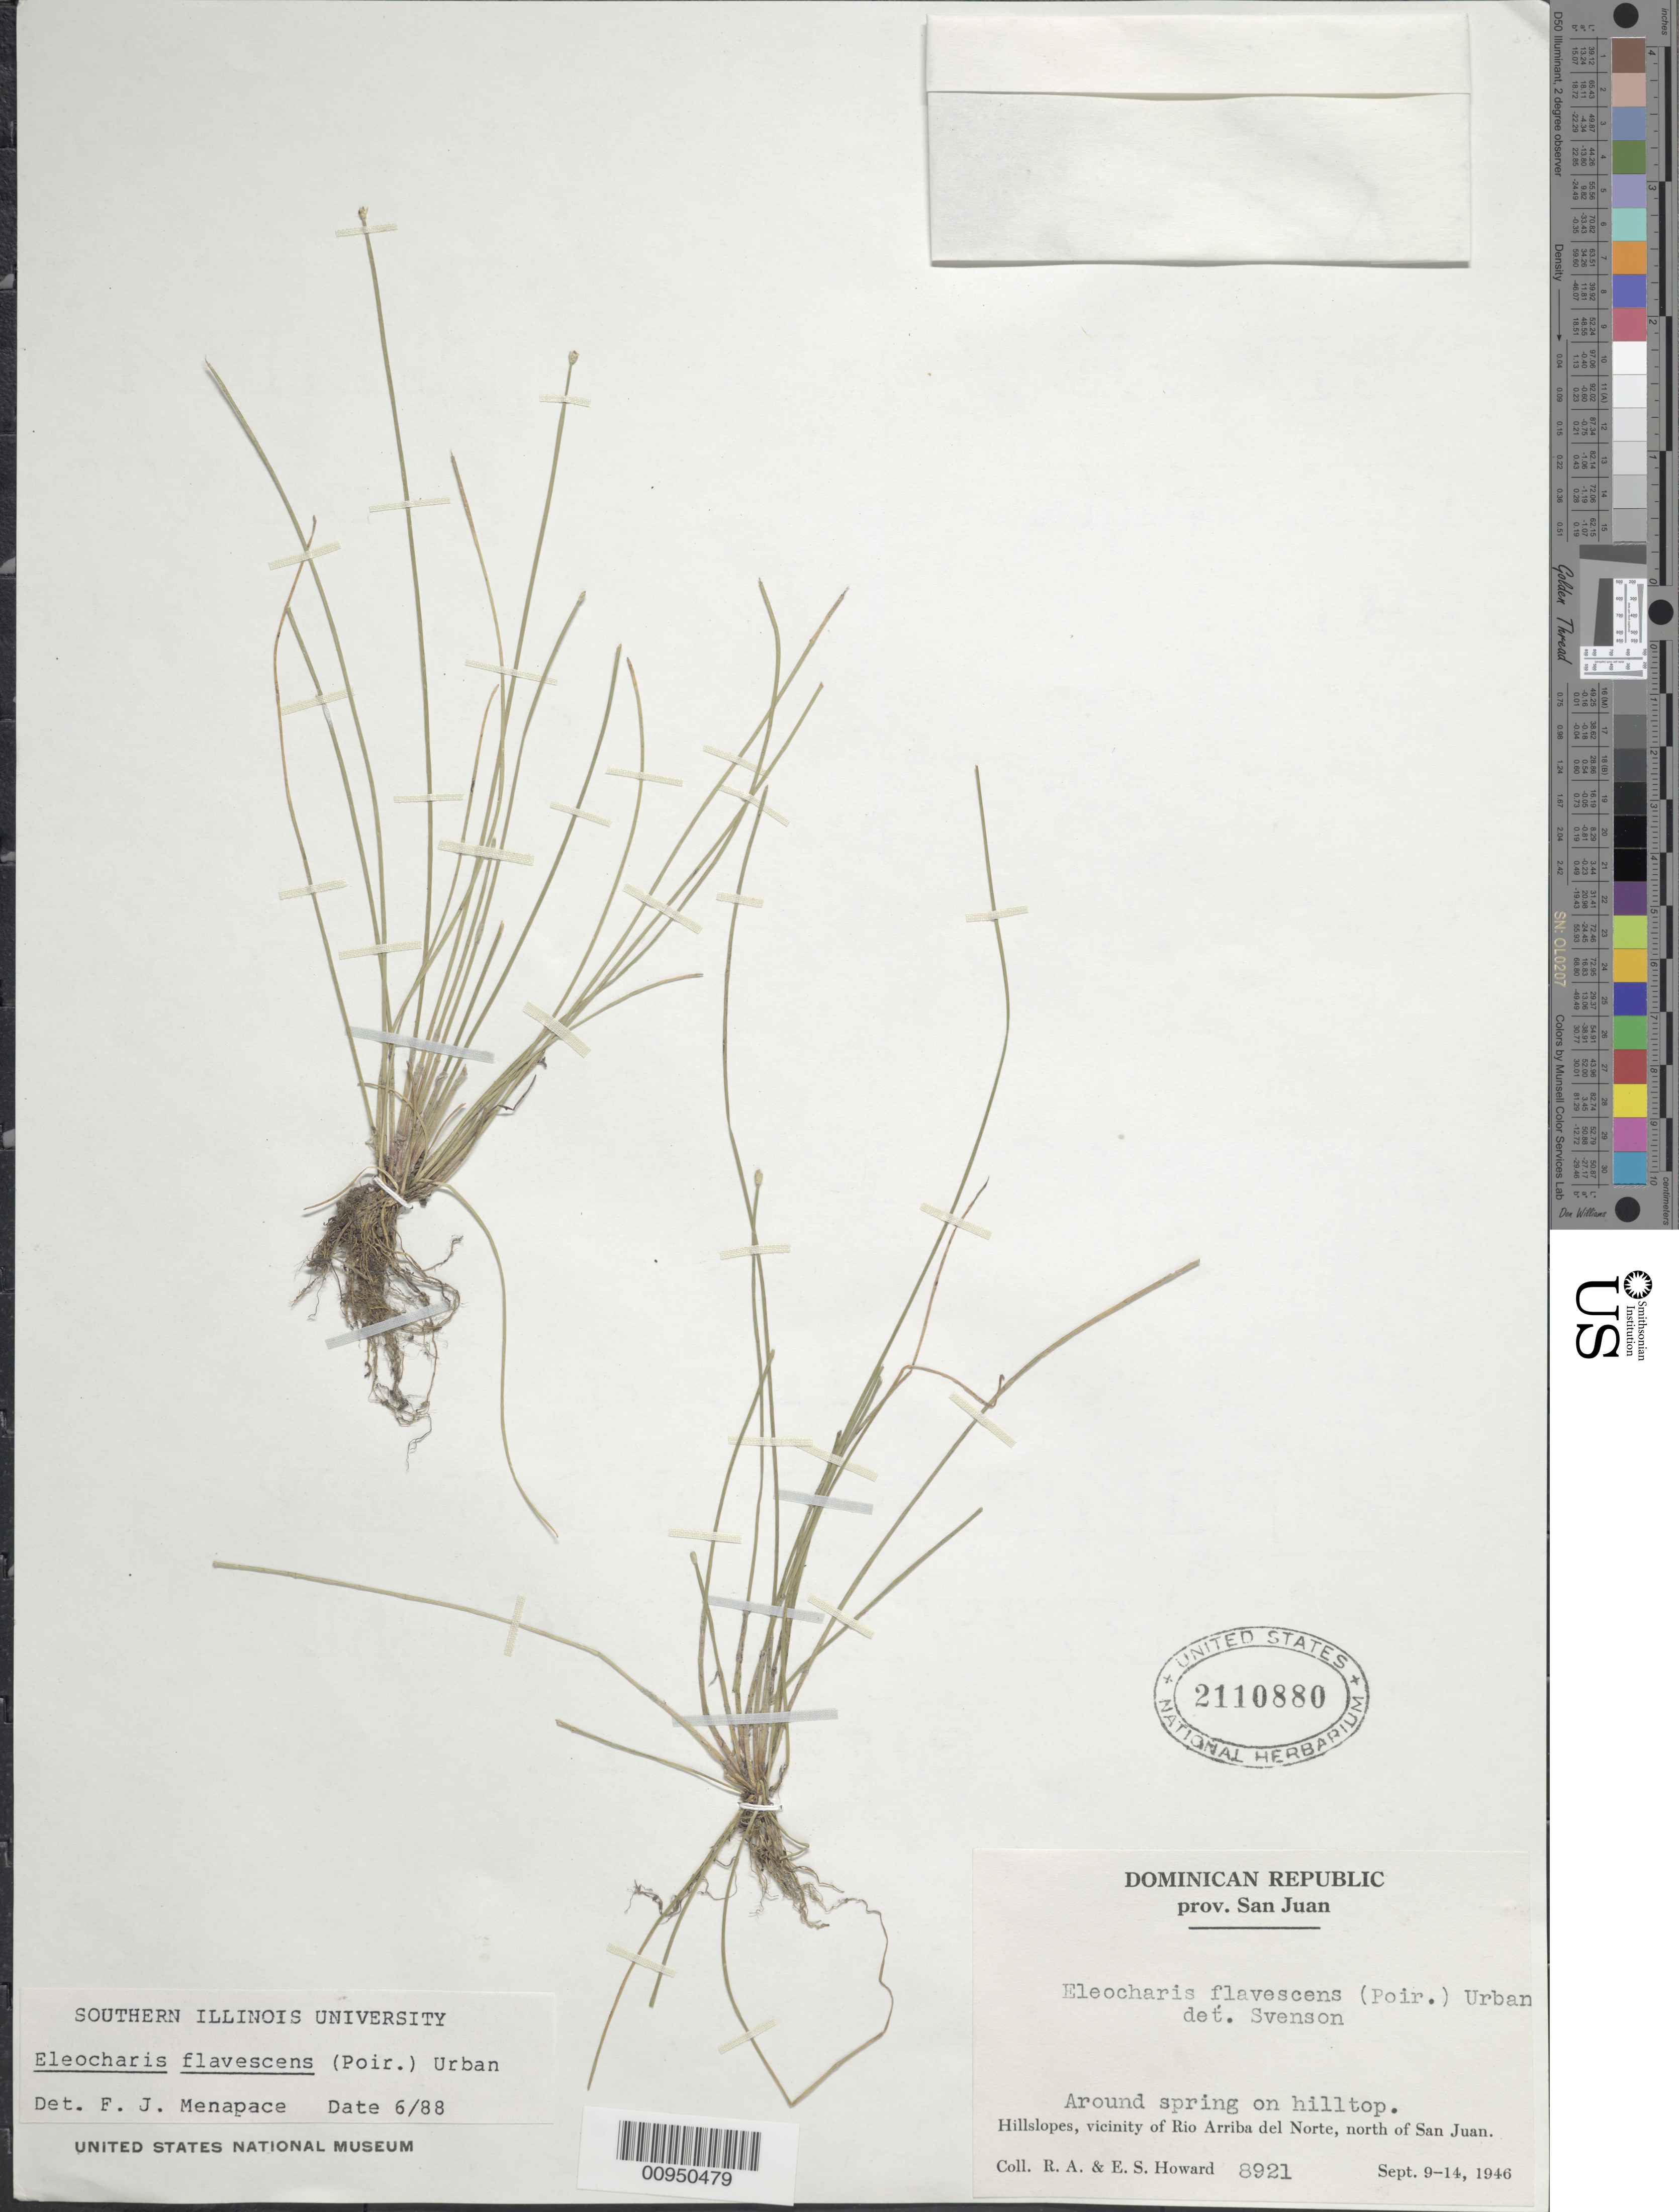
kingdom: Plantae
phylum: Tracheophyta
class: Liliopsida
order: Poales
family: Cyperaceae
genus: Eleocharis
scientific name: Eleocharis flavescens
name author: (Poir.) Urb.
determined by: Menapace, F. J.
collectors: R. A. Howard & E. S. Howard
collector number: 8921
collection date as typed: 09 Sep 1946 to 14 Sep 1946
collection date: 1946-09-09/1946-09-14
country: Dominican Republic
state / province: San Juan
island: Hispaniola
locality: Hillslopes, vicinity of Río Arriba del Norte, north of San Juan.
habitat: Around spring on hilltop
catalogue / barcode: US 2110880